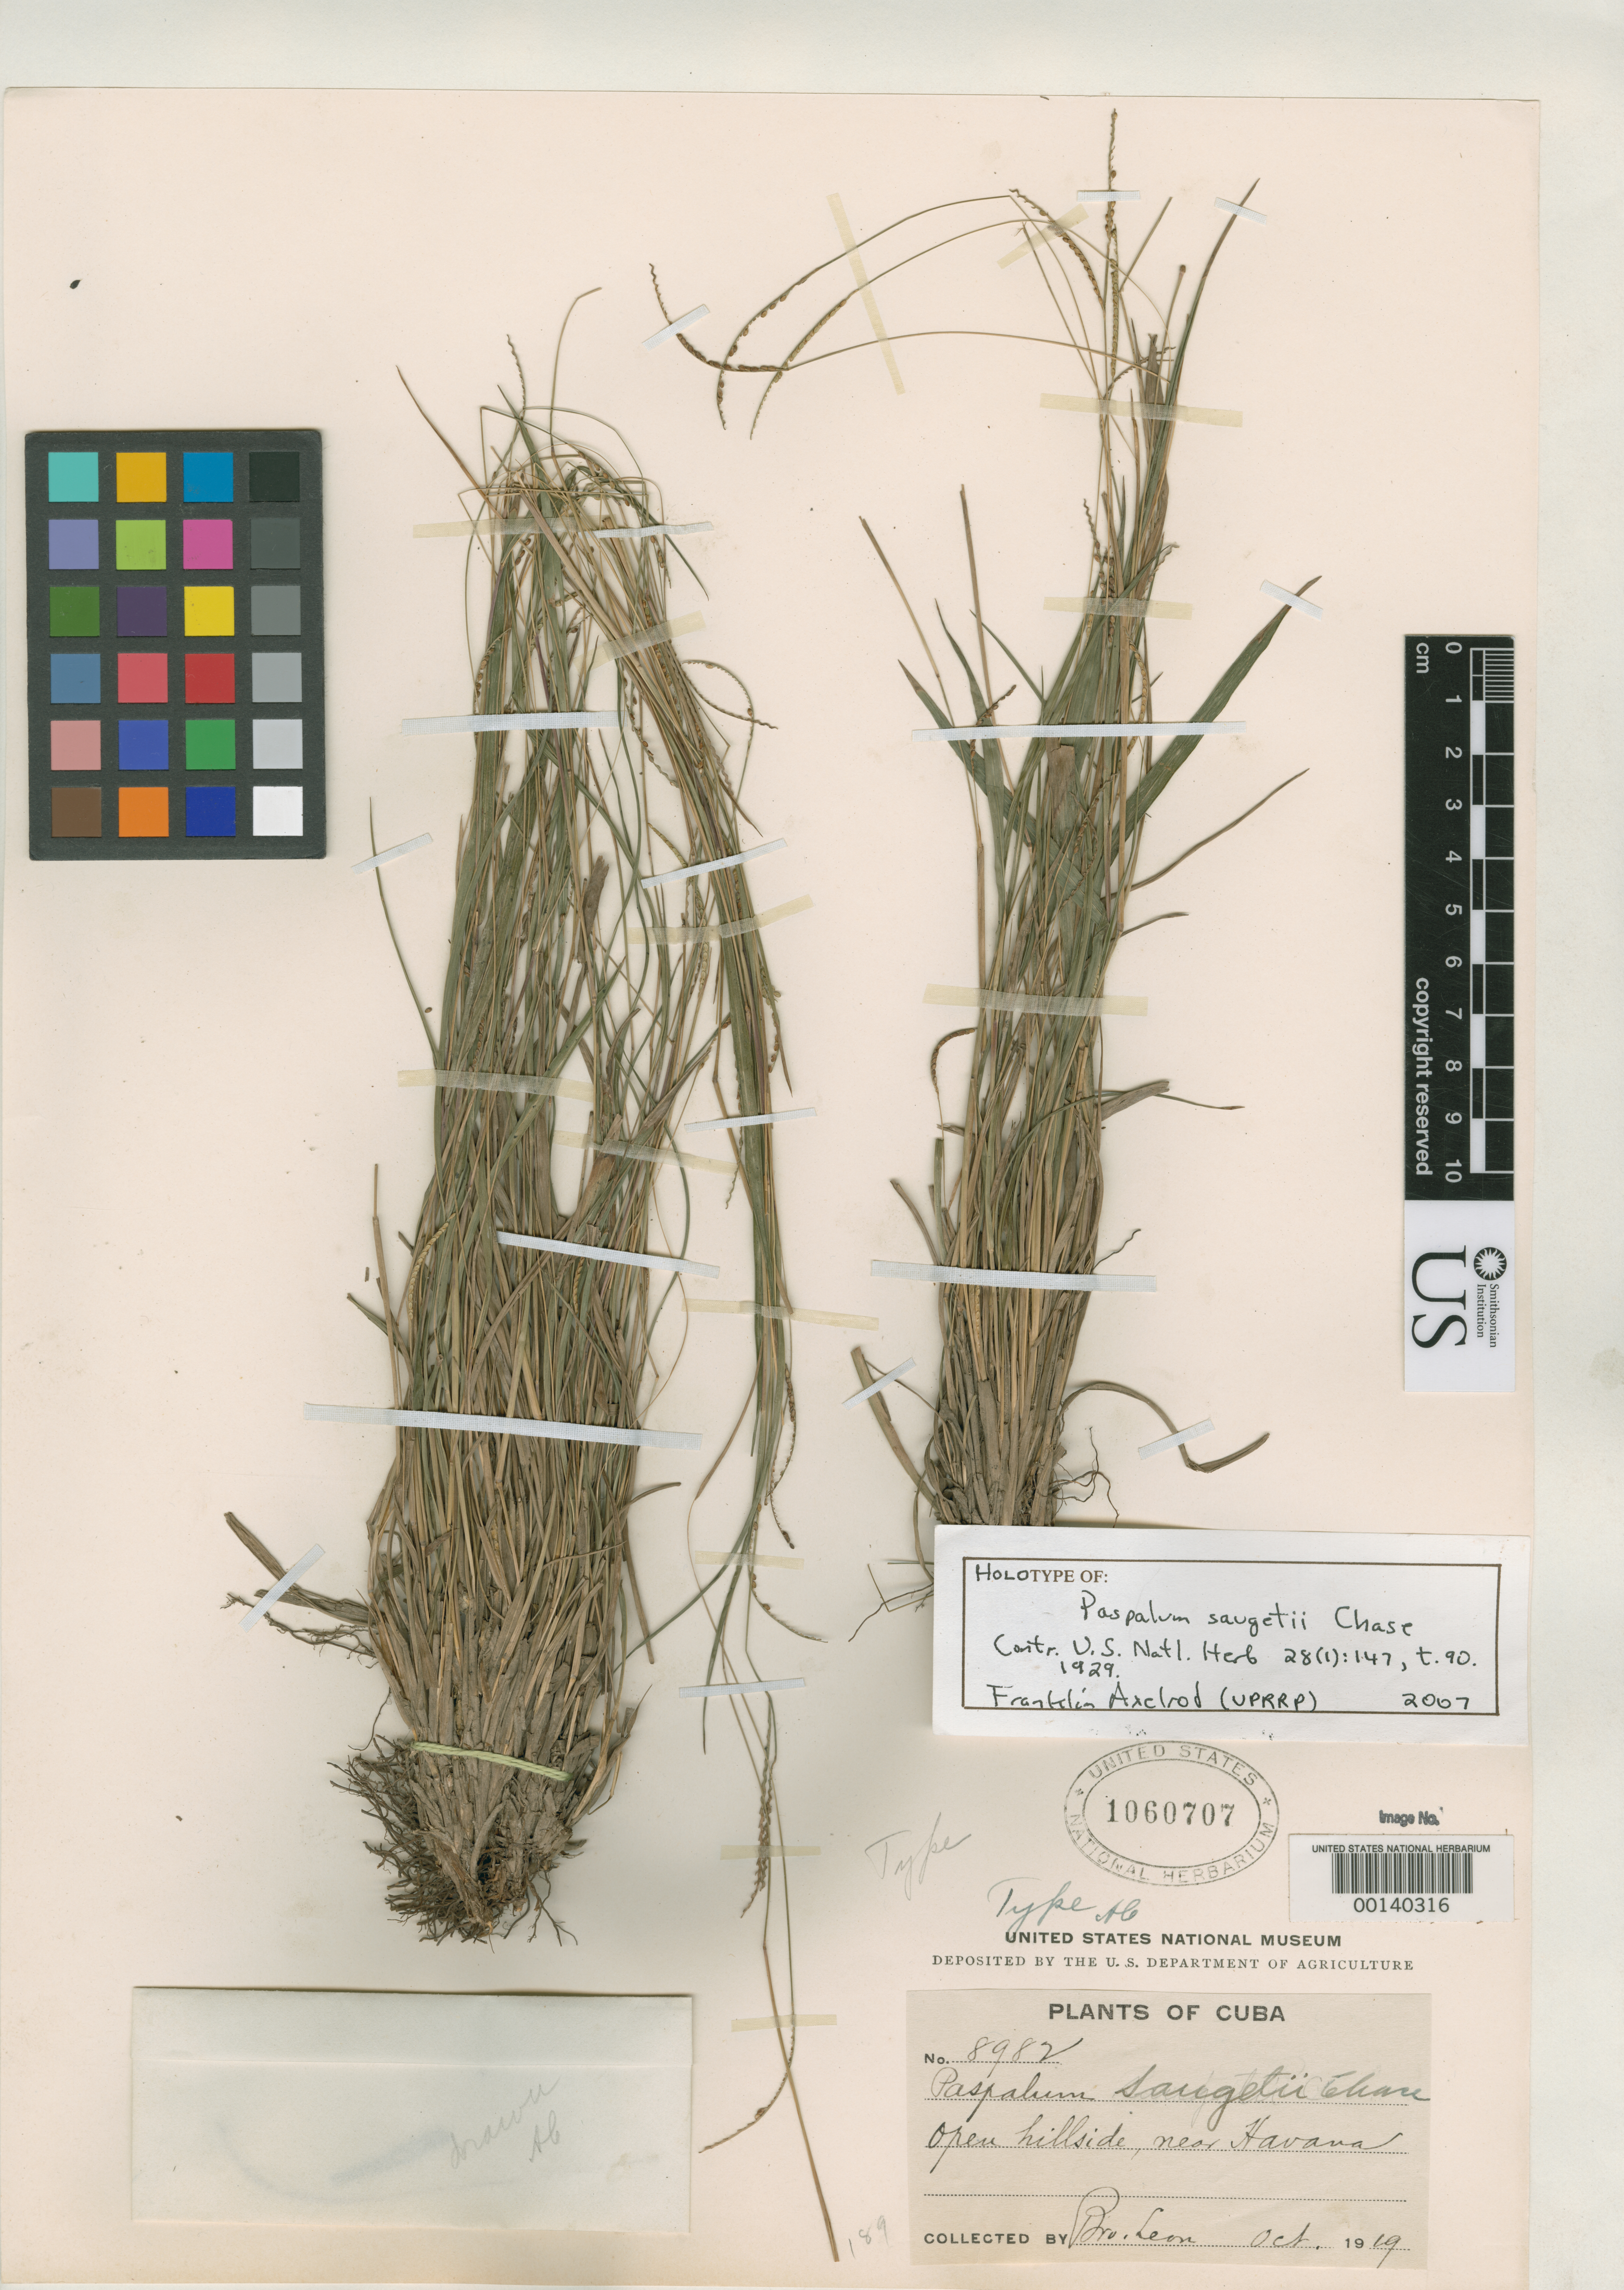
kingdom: Plantae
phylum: Tracheophyta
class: Liliopsida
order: Poales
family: Poaceae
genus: Paspalum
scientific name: Paspalum saugetii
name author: Chase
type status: Holotype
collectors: Bro. León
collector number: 8982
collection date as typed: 09 Oct 1919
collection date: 1919-10-09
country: Cuba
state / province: La Habana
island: Greater Antilles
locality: Near Havana.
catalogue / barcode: US 1060707